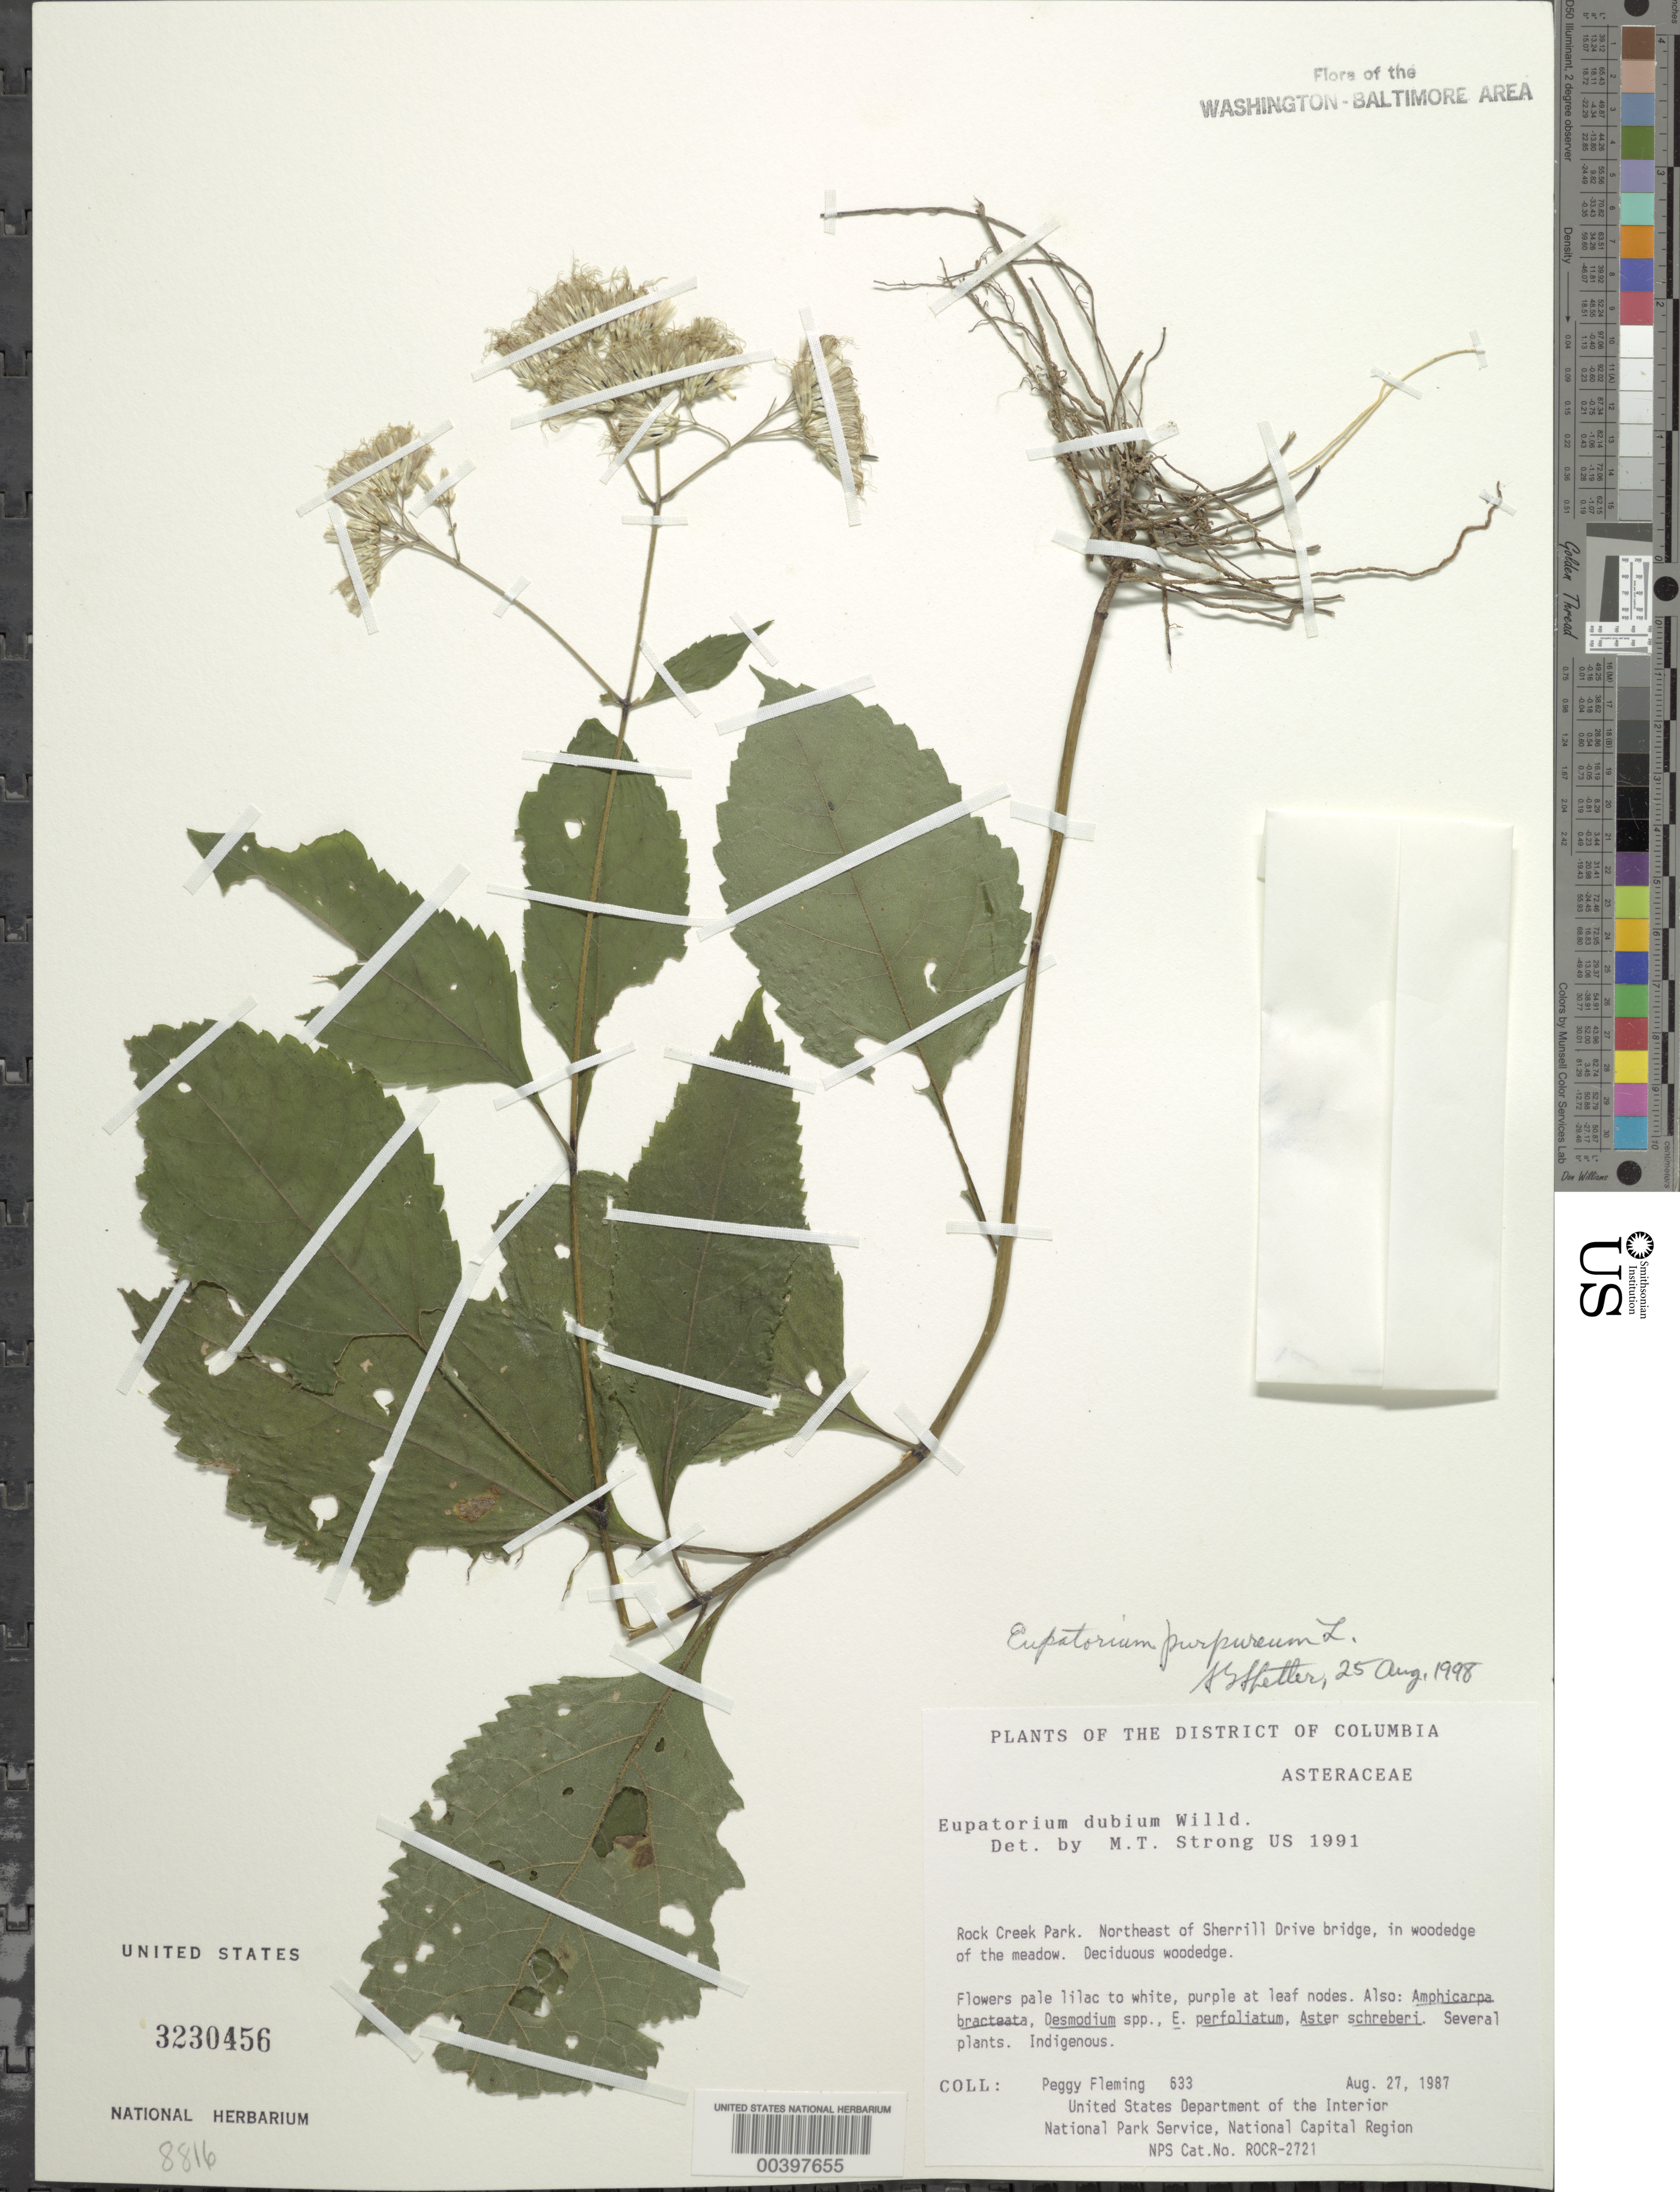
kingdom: Plantae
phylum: Tracheophyta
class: Magnoliopsida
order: Asterales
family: Asteraceae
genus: Eupatorium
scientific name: Eupatorium purpureum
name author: (L.) E.E. Lamont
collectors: P. Fleming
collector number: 633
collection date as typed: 27 Aug 1987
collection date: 1987-08-27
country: United States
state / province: District of Columbia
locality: Rock Creek Park, Sherrill Drive Rock Creek Park & vicinity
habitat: Sandy soil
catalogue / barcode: US 3230456